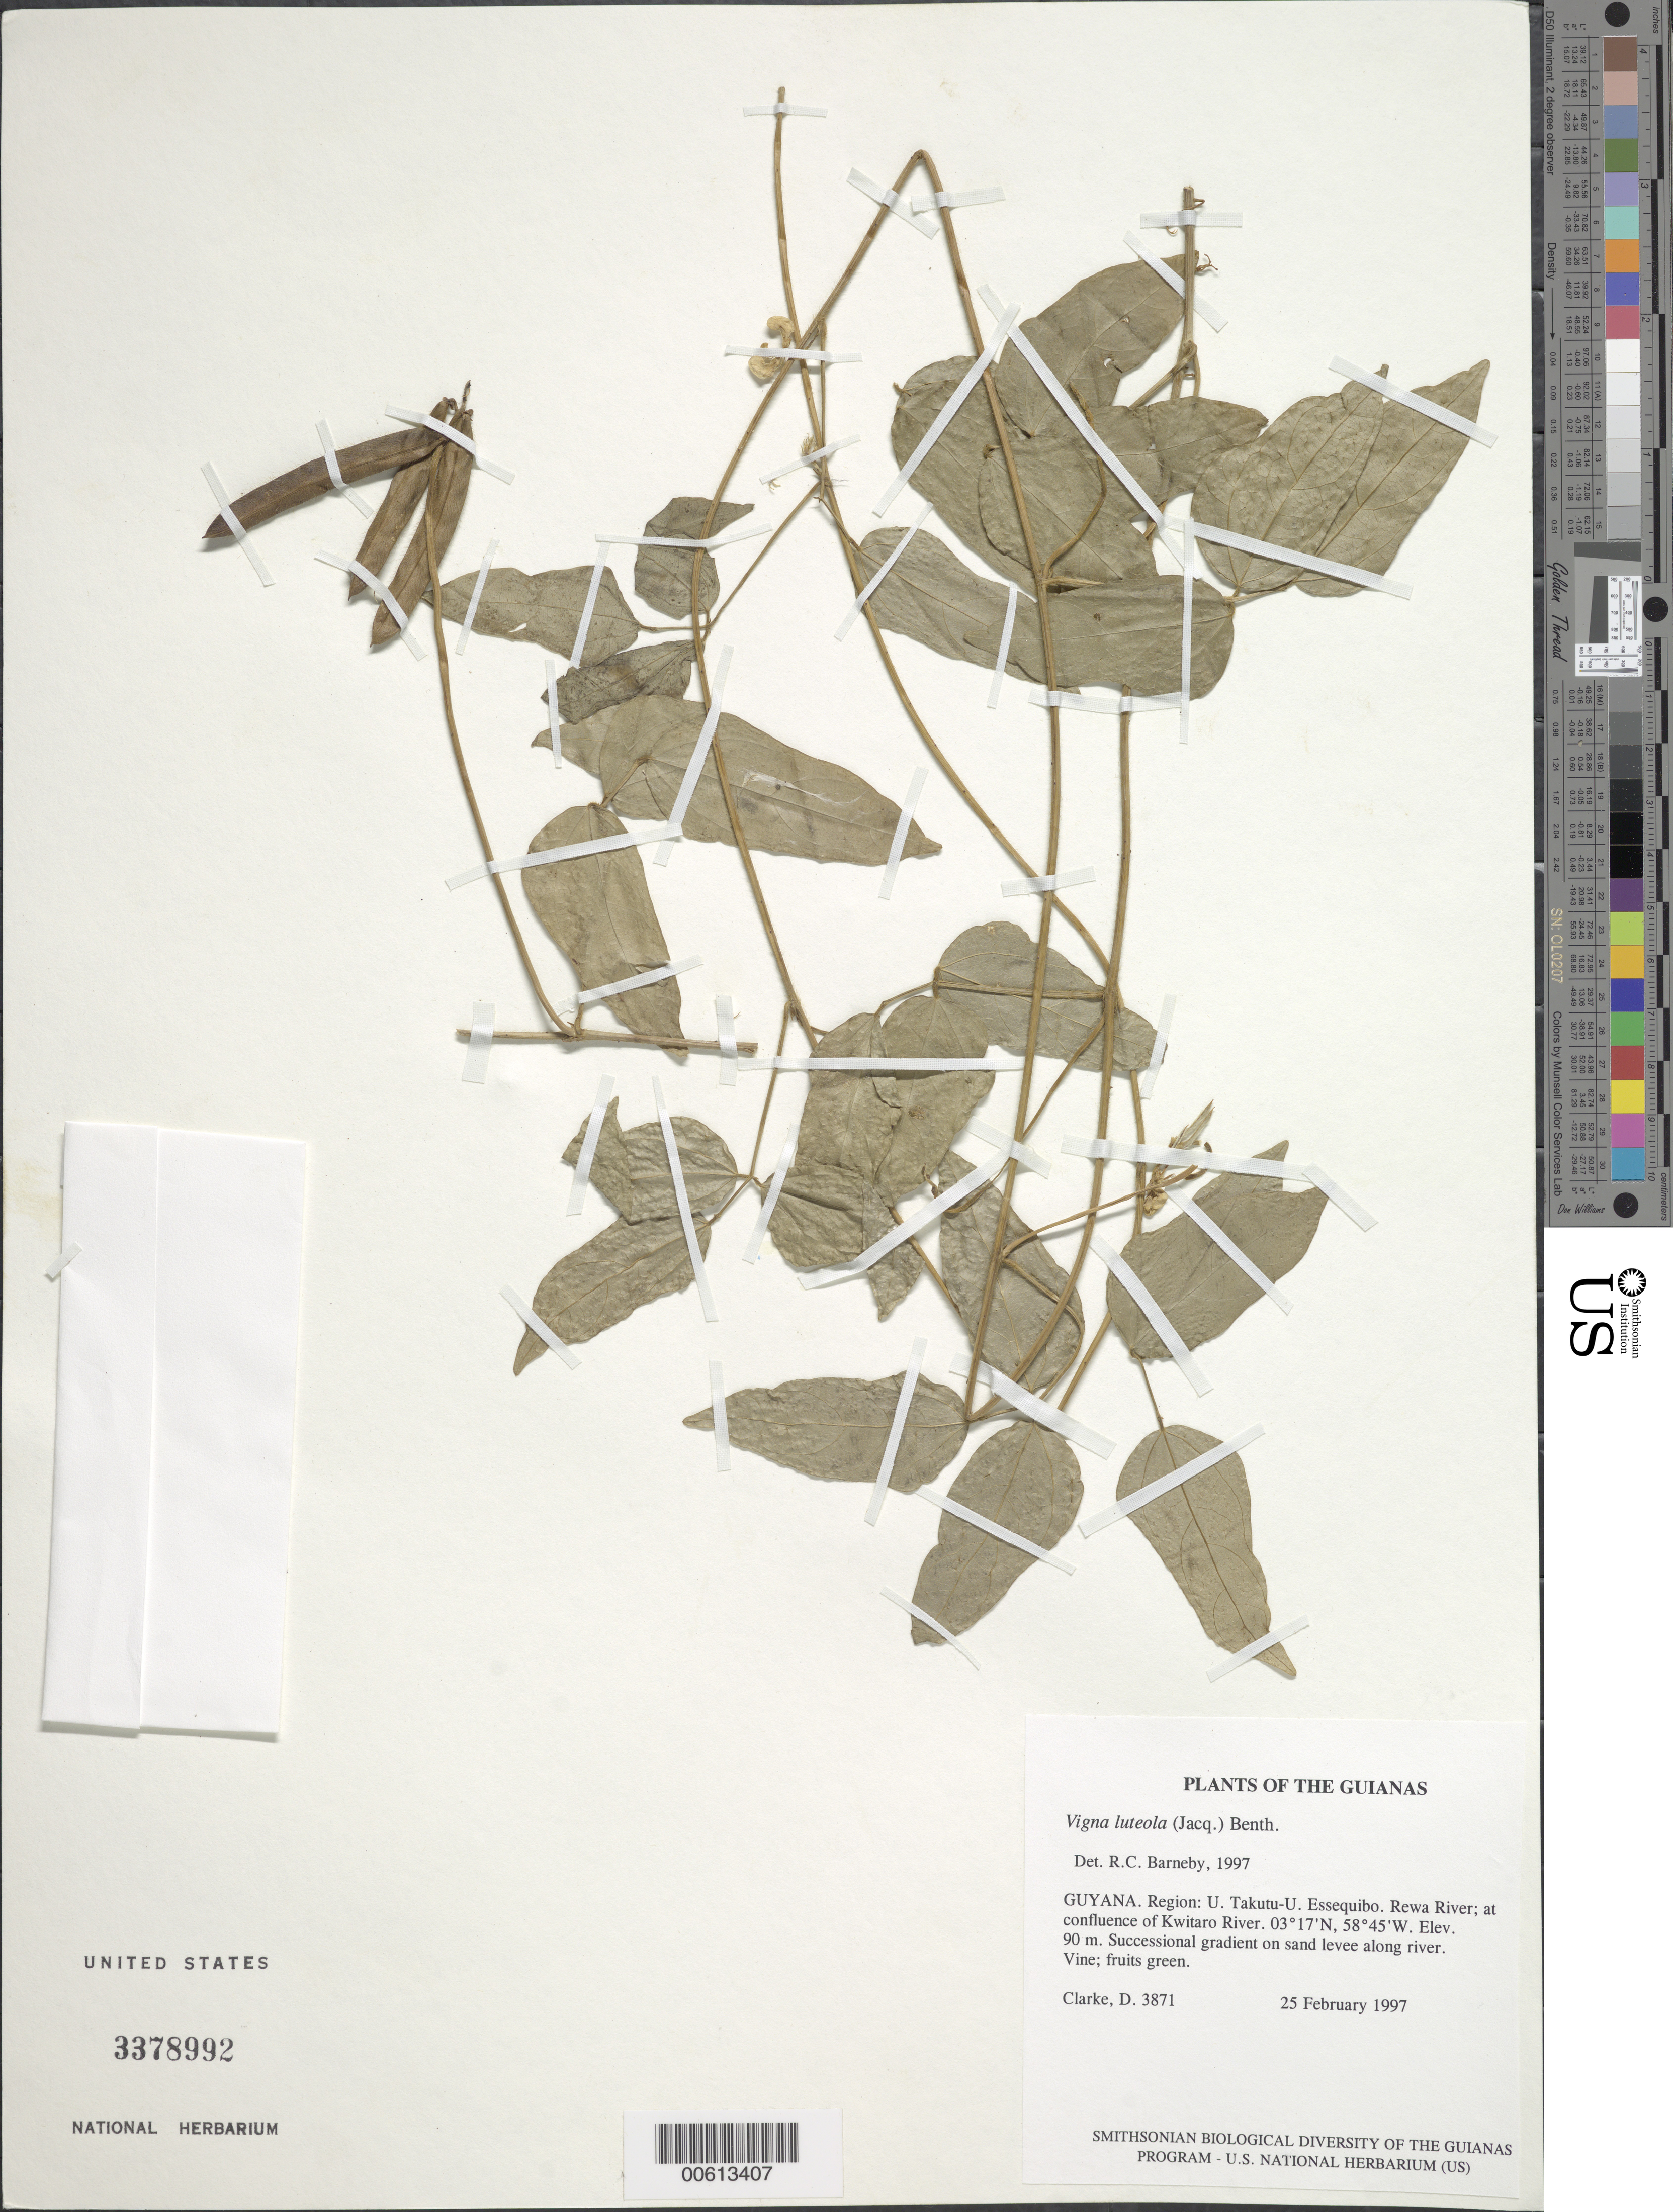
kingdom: Plantae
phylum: Tracheophyta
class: Magnoliopsida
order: Fabales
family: Fabaceae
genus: Vigna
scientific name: Vigna luteola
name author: (Jacq.) Benth.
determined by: Barneby, Rupert C., (NY)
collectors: H. D. Clarke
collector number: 3871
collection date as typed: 25 February 1997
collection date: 1997-02-25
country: Guyana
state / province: U. Takutu-U. Essequibo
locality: Rewa River; at confluence of Kwitaro River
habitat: Successional gradient on sand levee along river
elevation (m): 90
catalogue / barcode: US 3378992